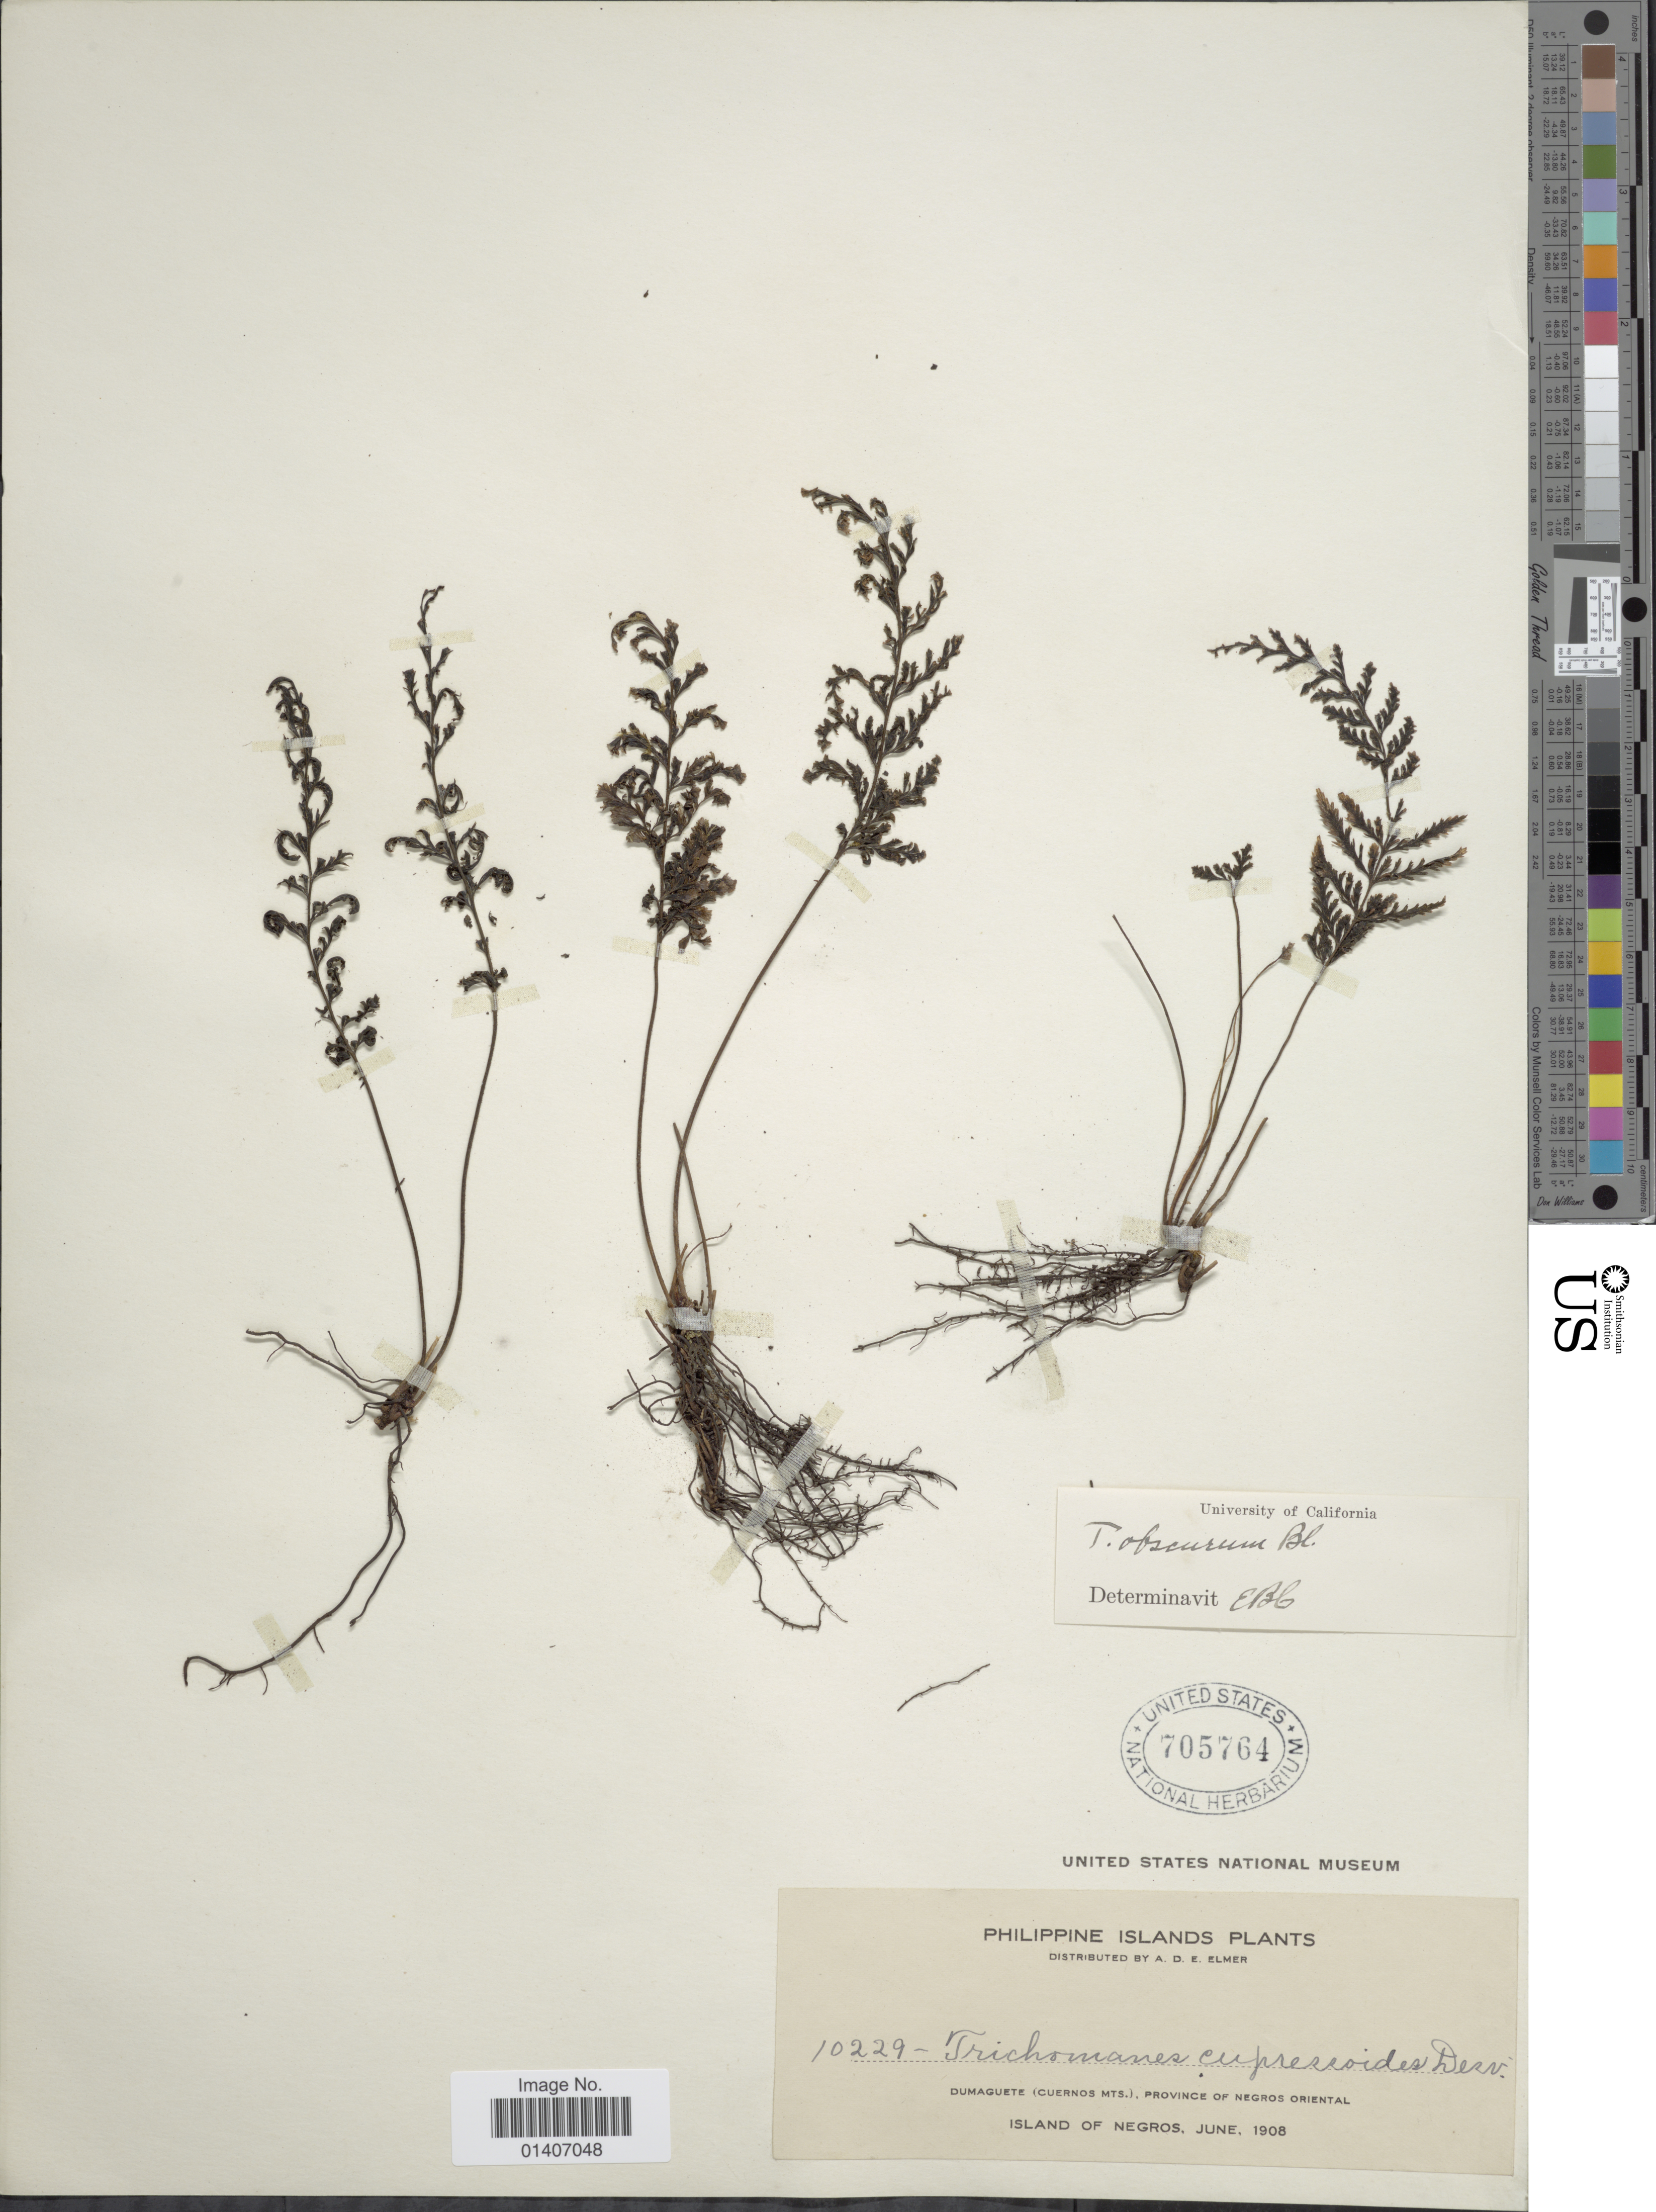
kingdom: Plantae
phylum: Tracheophyta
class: Polypodiopsida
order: Hymenophyllales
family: Hymenophyllaceae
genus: Abrodictyum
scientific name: Abrodictyum obscurum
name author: (Blume) Ebihara & K. Iwats.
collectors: A. D. E. Elmer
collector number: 10229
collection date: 1908-06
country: Philippines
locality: Dumaguete(Cuernos Mts.) province of Negros Oriental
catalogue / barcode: US 705764